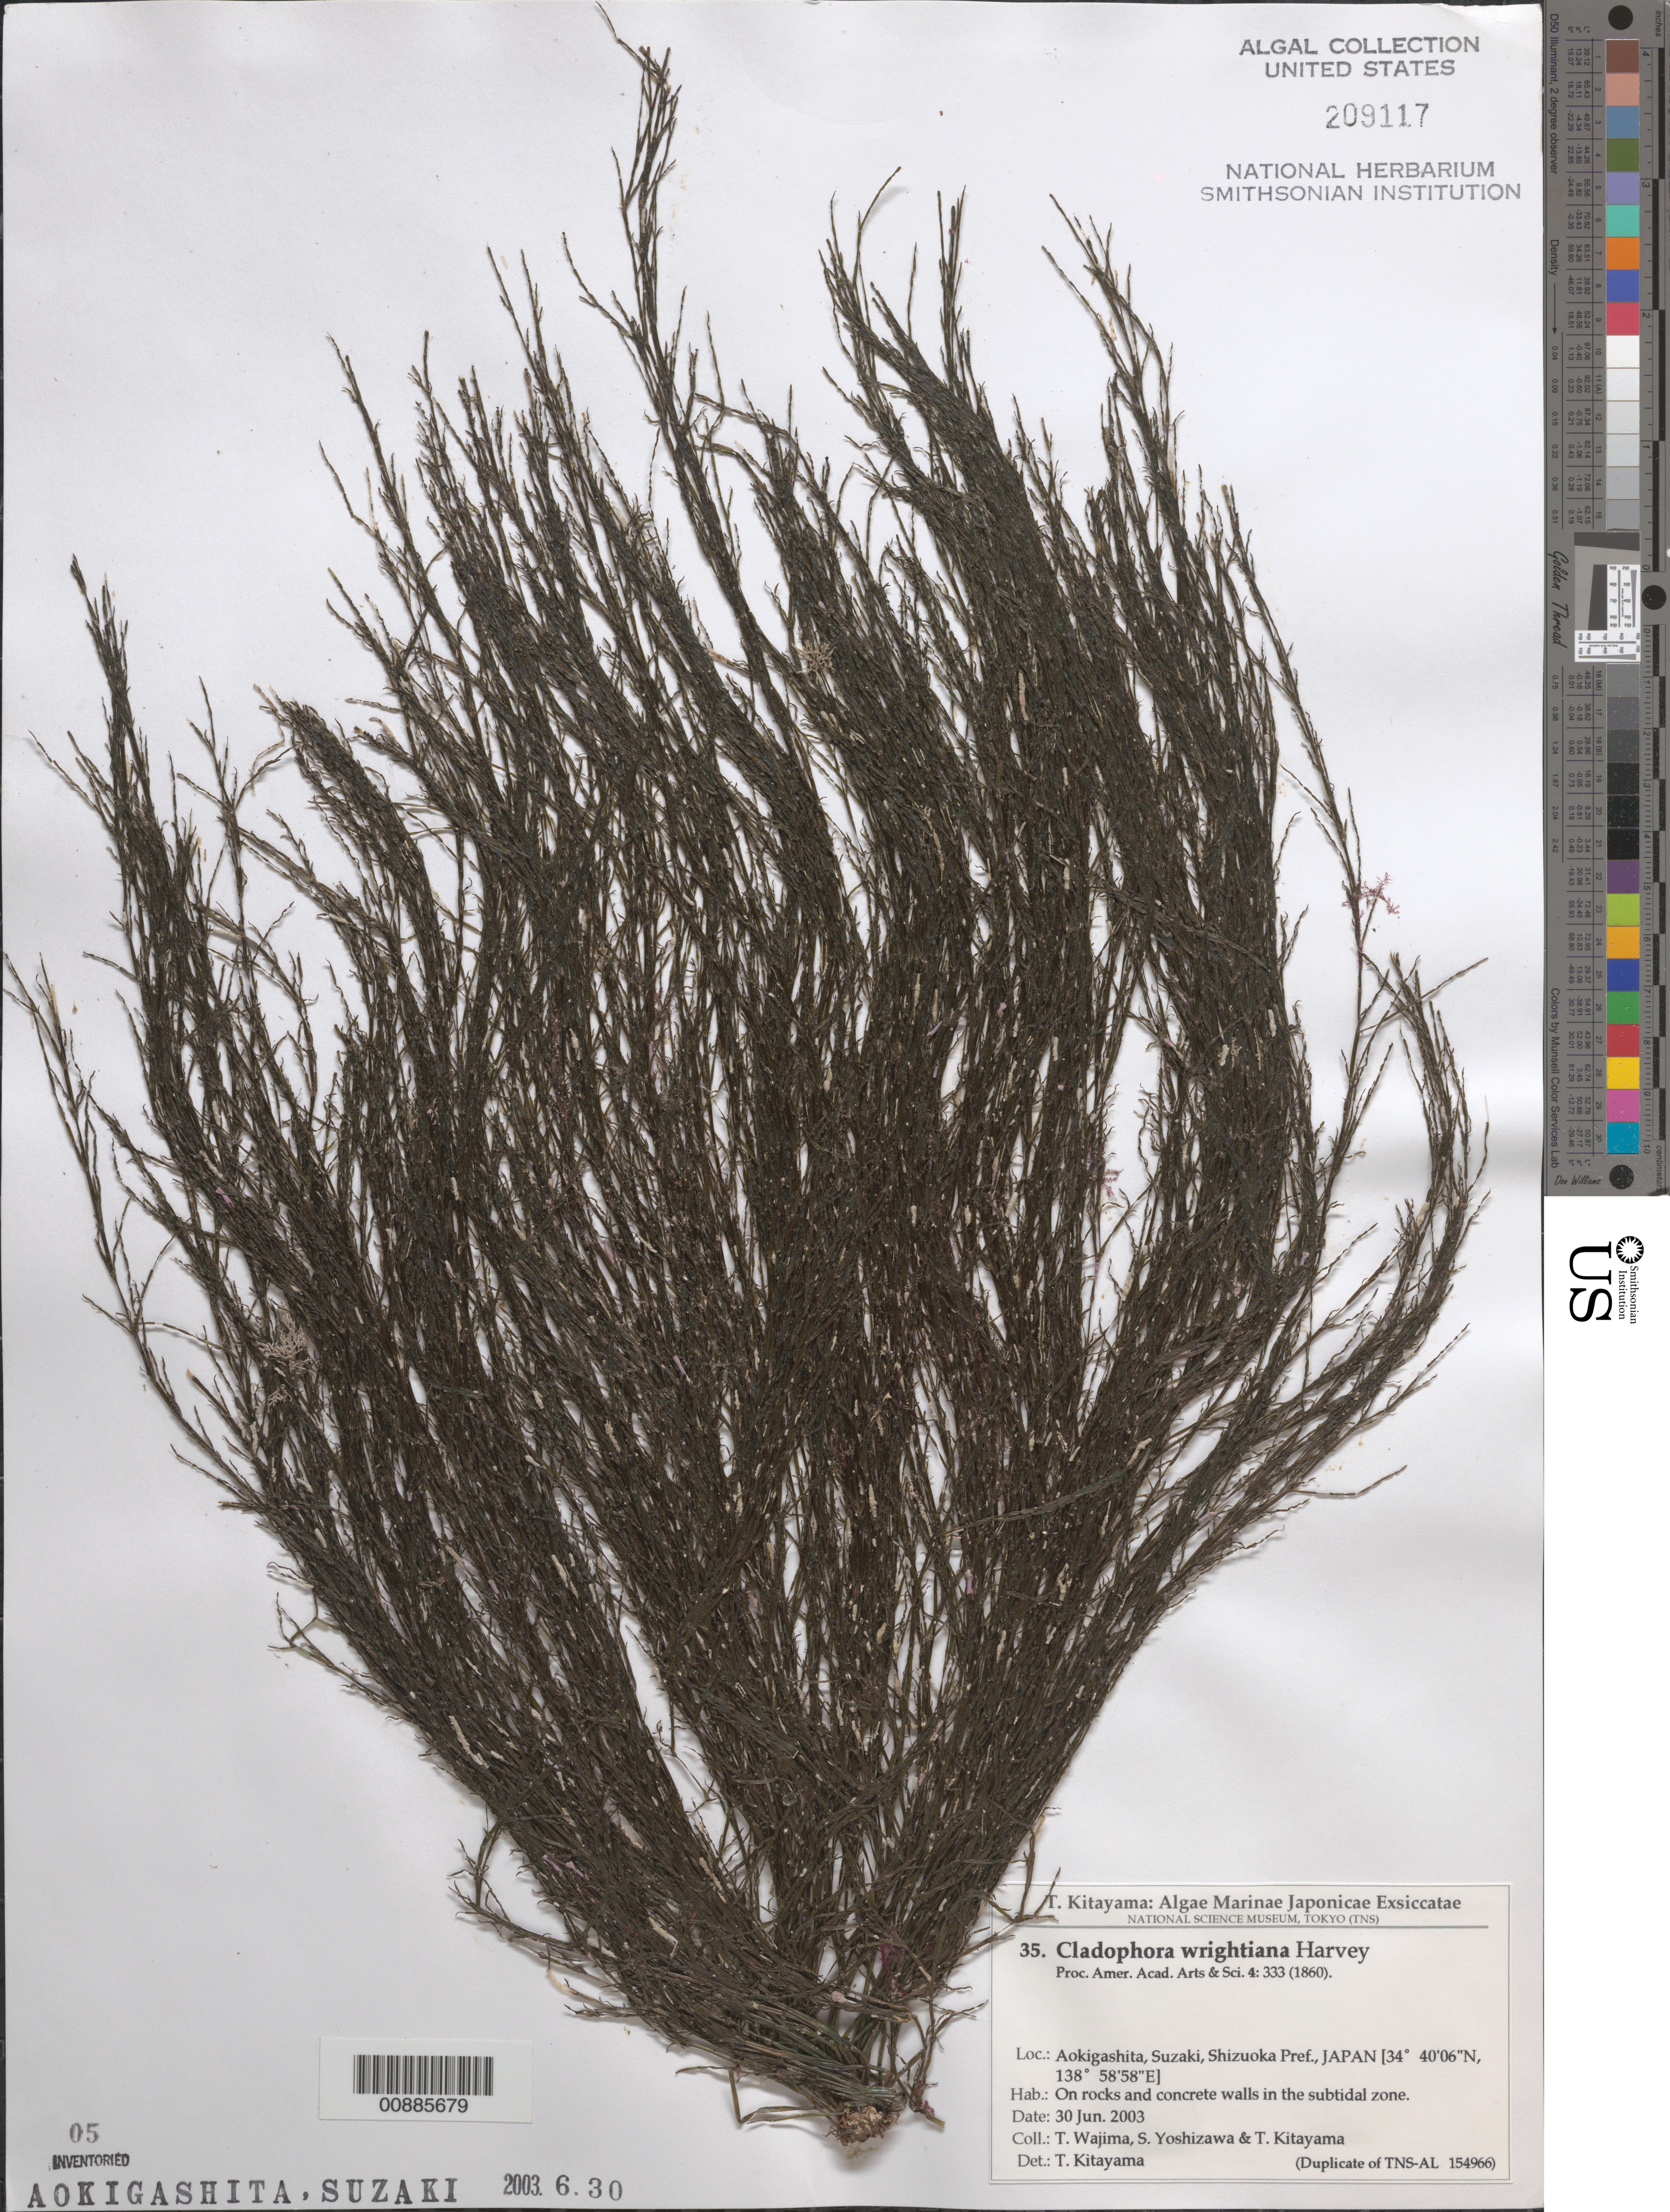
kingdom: Plantae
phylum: Chlorophyta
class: Ulvophyceae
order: Cladophorales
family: Cladophoraceae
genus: Cladophora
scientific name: Cladophora wrightiana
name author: Harv.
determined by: Kitayama, T.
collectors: T. Wajima, S. Yoshizawa & T. Kitayama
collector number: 35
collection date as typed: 30 Jun 2003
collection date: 2003-06-30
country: Japan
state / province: Sizuoka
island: Honshu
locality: Aokigashita, Suzaki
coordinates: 34 40' 06" N, 138 58' 58" E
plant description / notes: Kitayama, T., Algae Marinae Japonicae Exsiccatae, Fasc. II (Nos. 26-50)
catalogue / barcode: US 209117